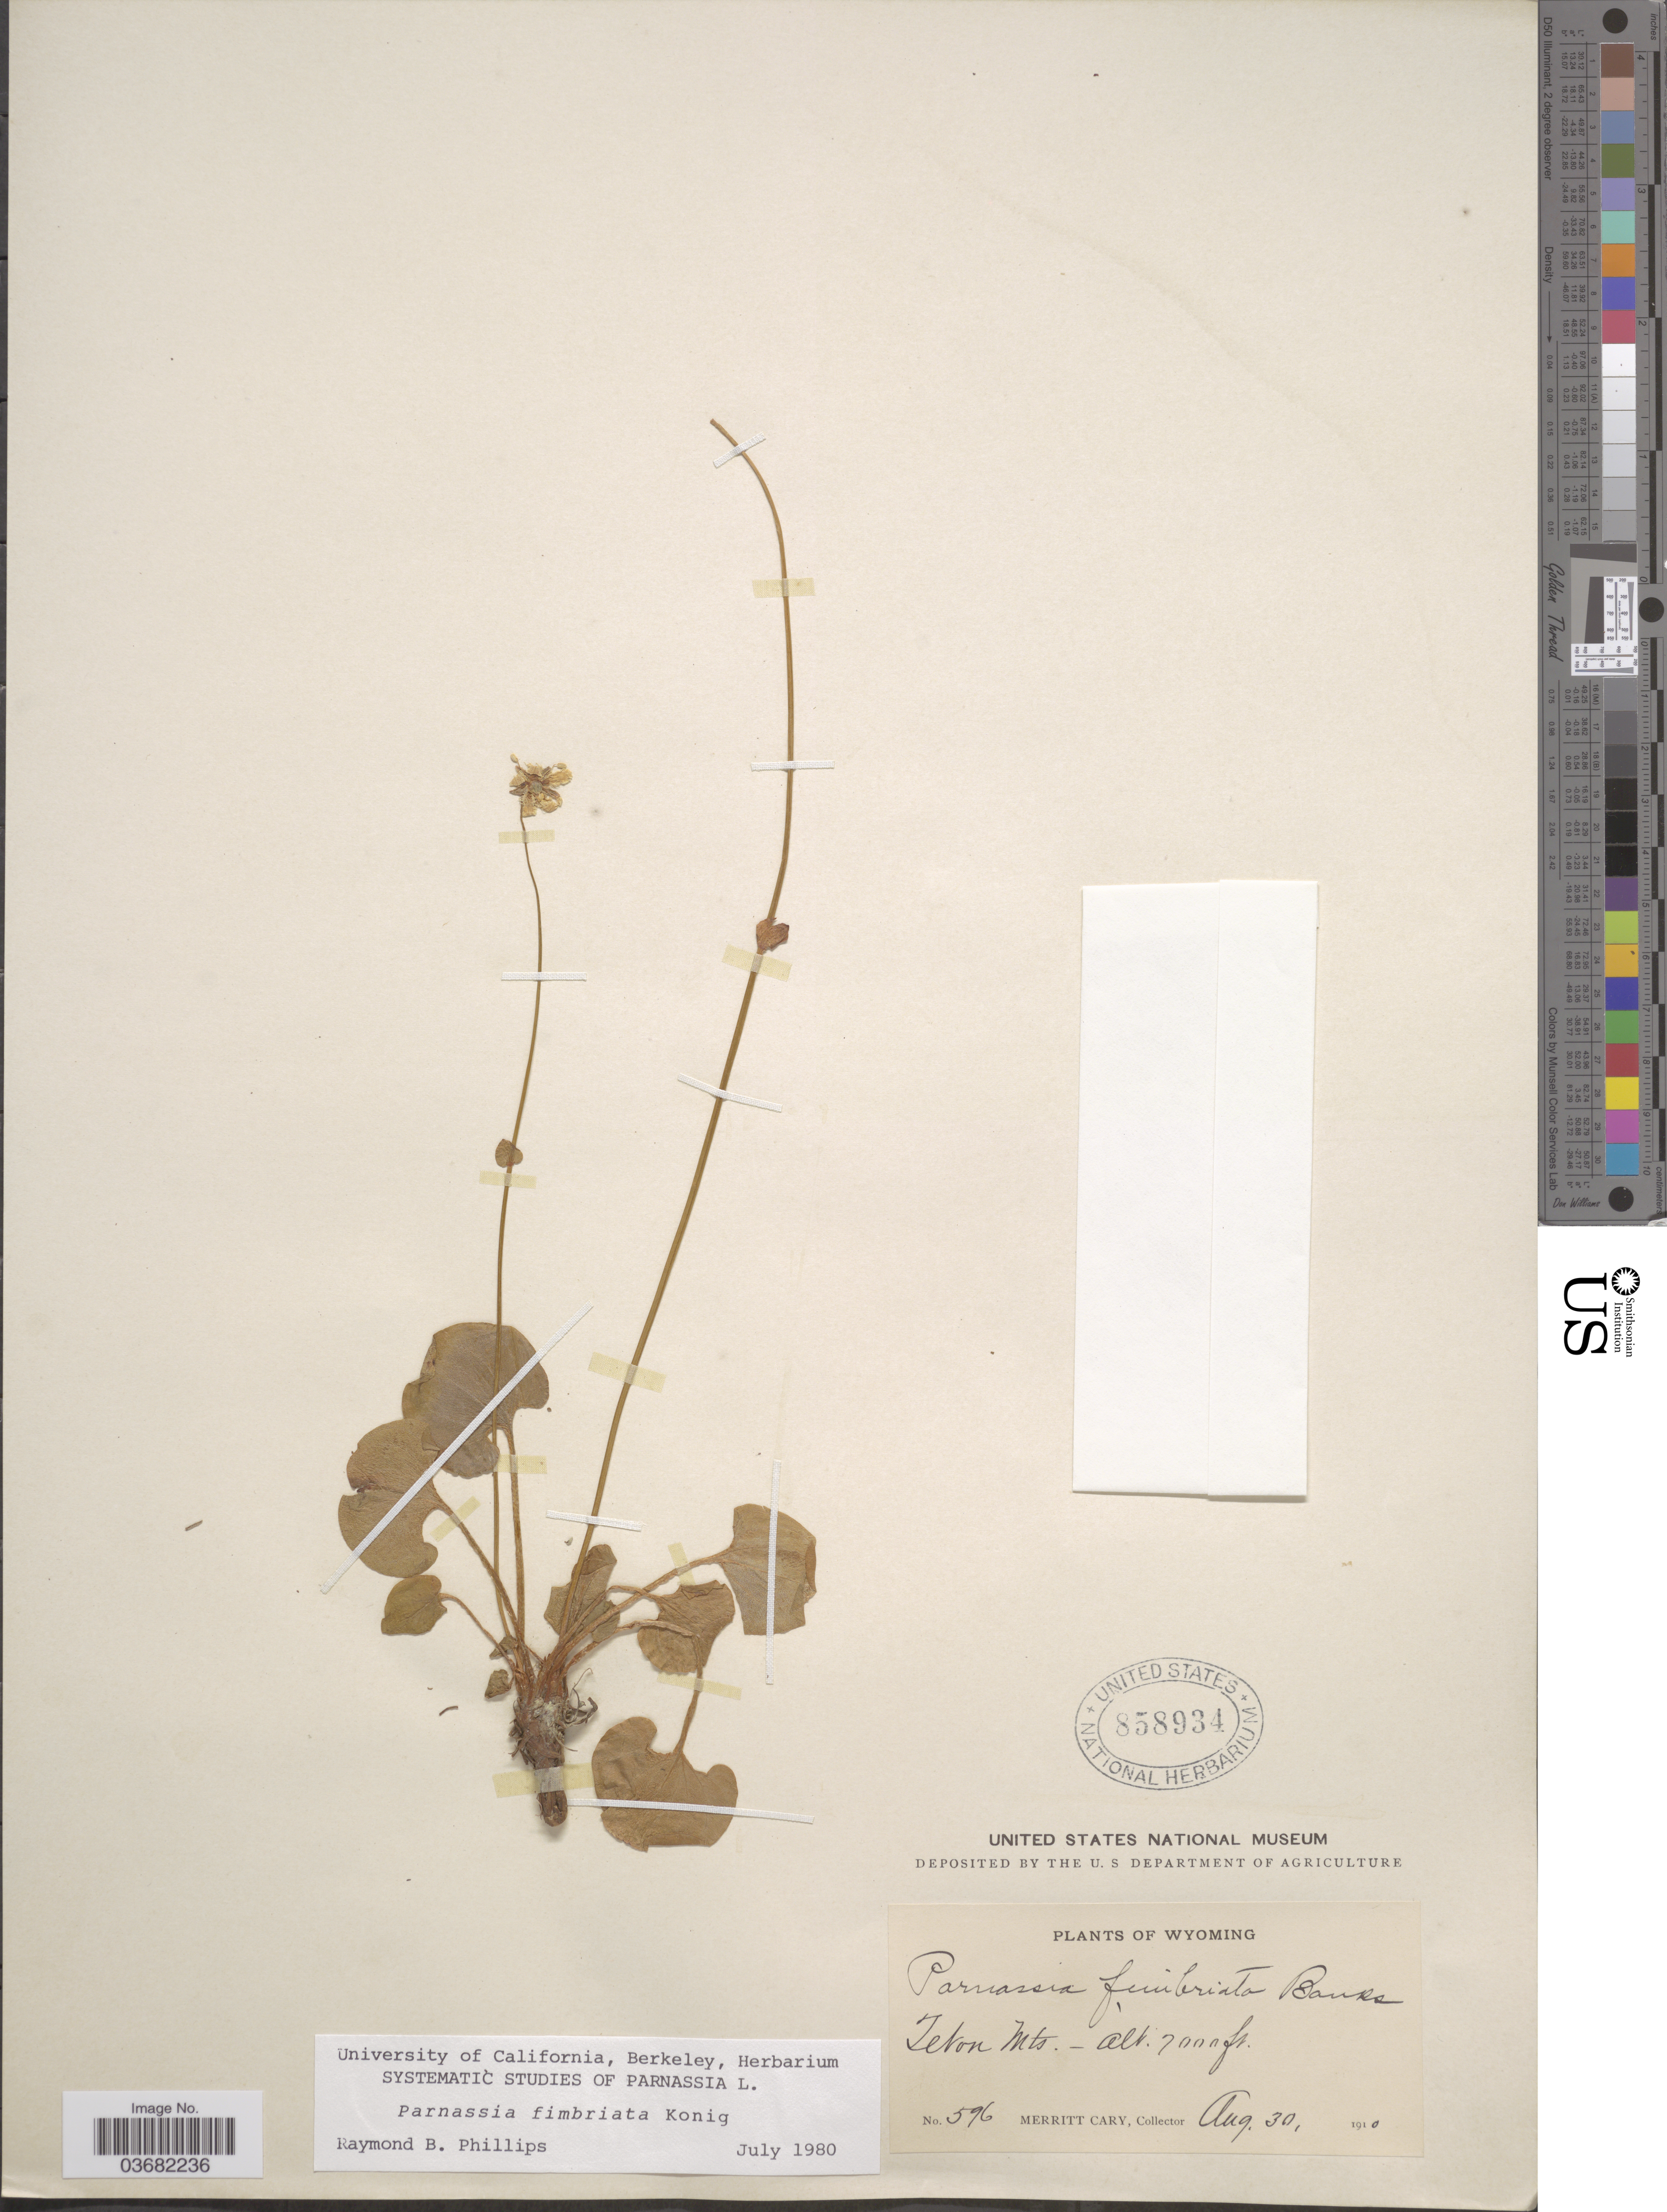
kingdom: Plantae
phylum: Tracheophyta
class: Magnoliopsida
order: Celastrales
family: Parnassiaceae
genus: Parnassia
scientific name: Parnassia fimbriata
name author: K.D. Koenig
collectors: M. Cary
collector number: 596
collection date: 1910-08-30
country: United States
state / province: Wyoming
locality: Teton Mts.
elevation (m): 2134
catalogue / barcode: US 858934